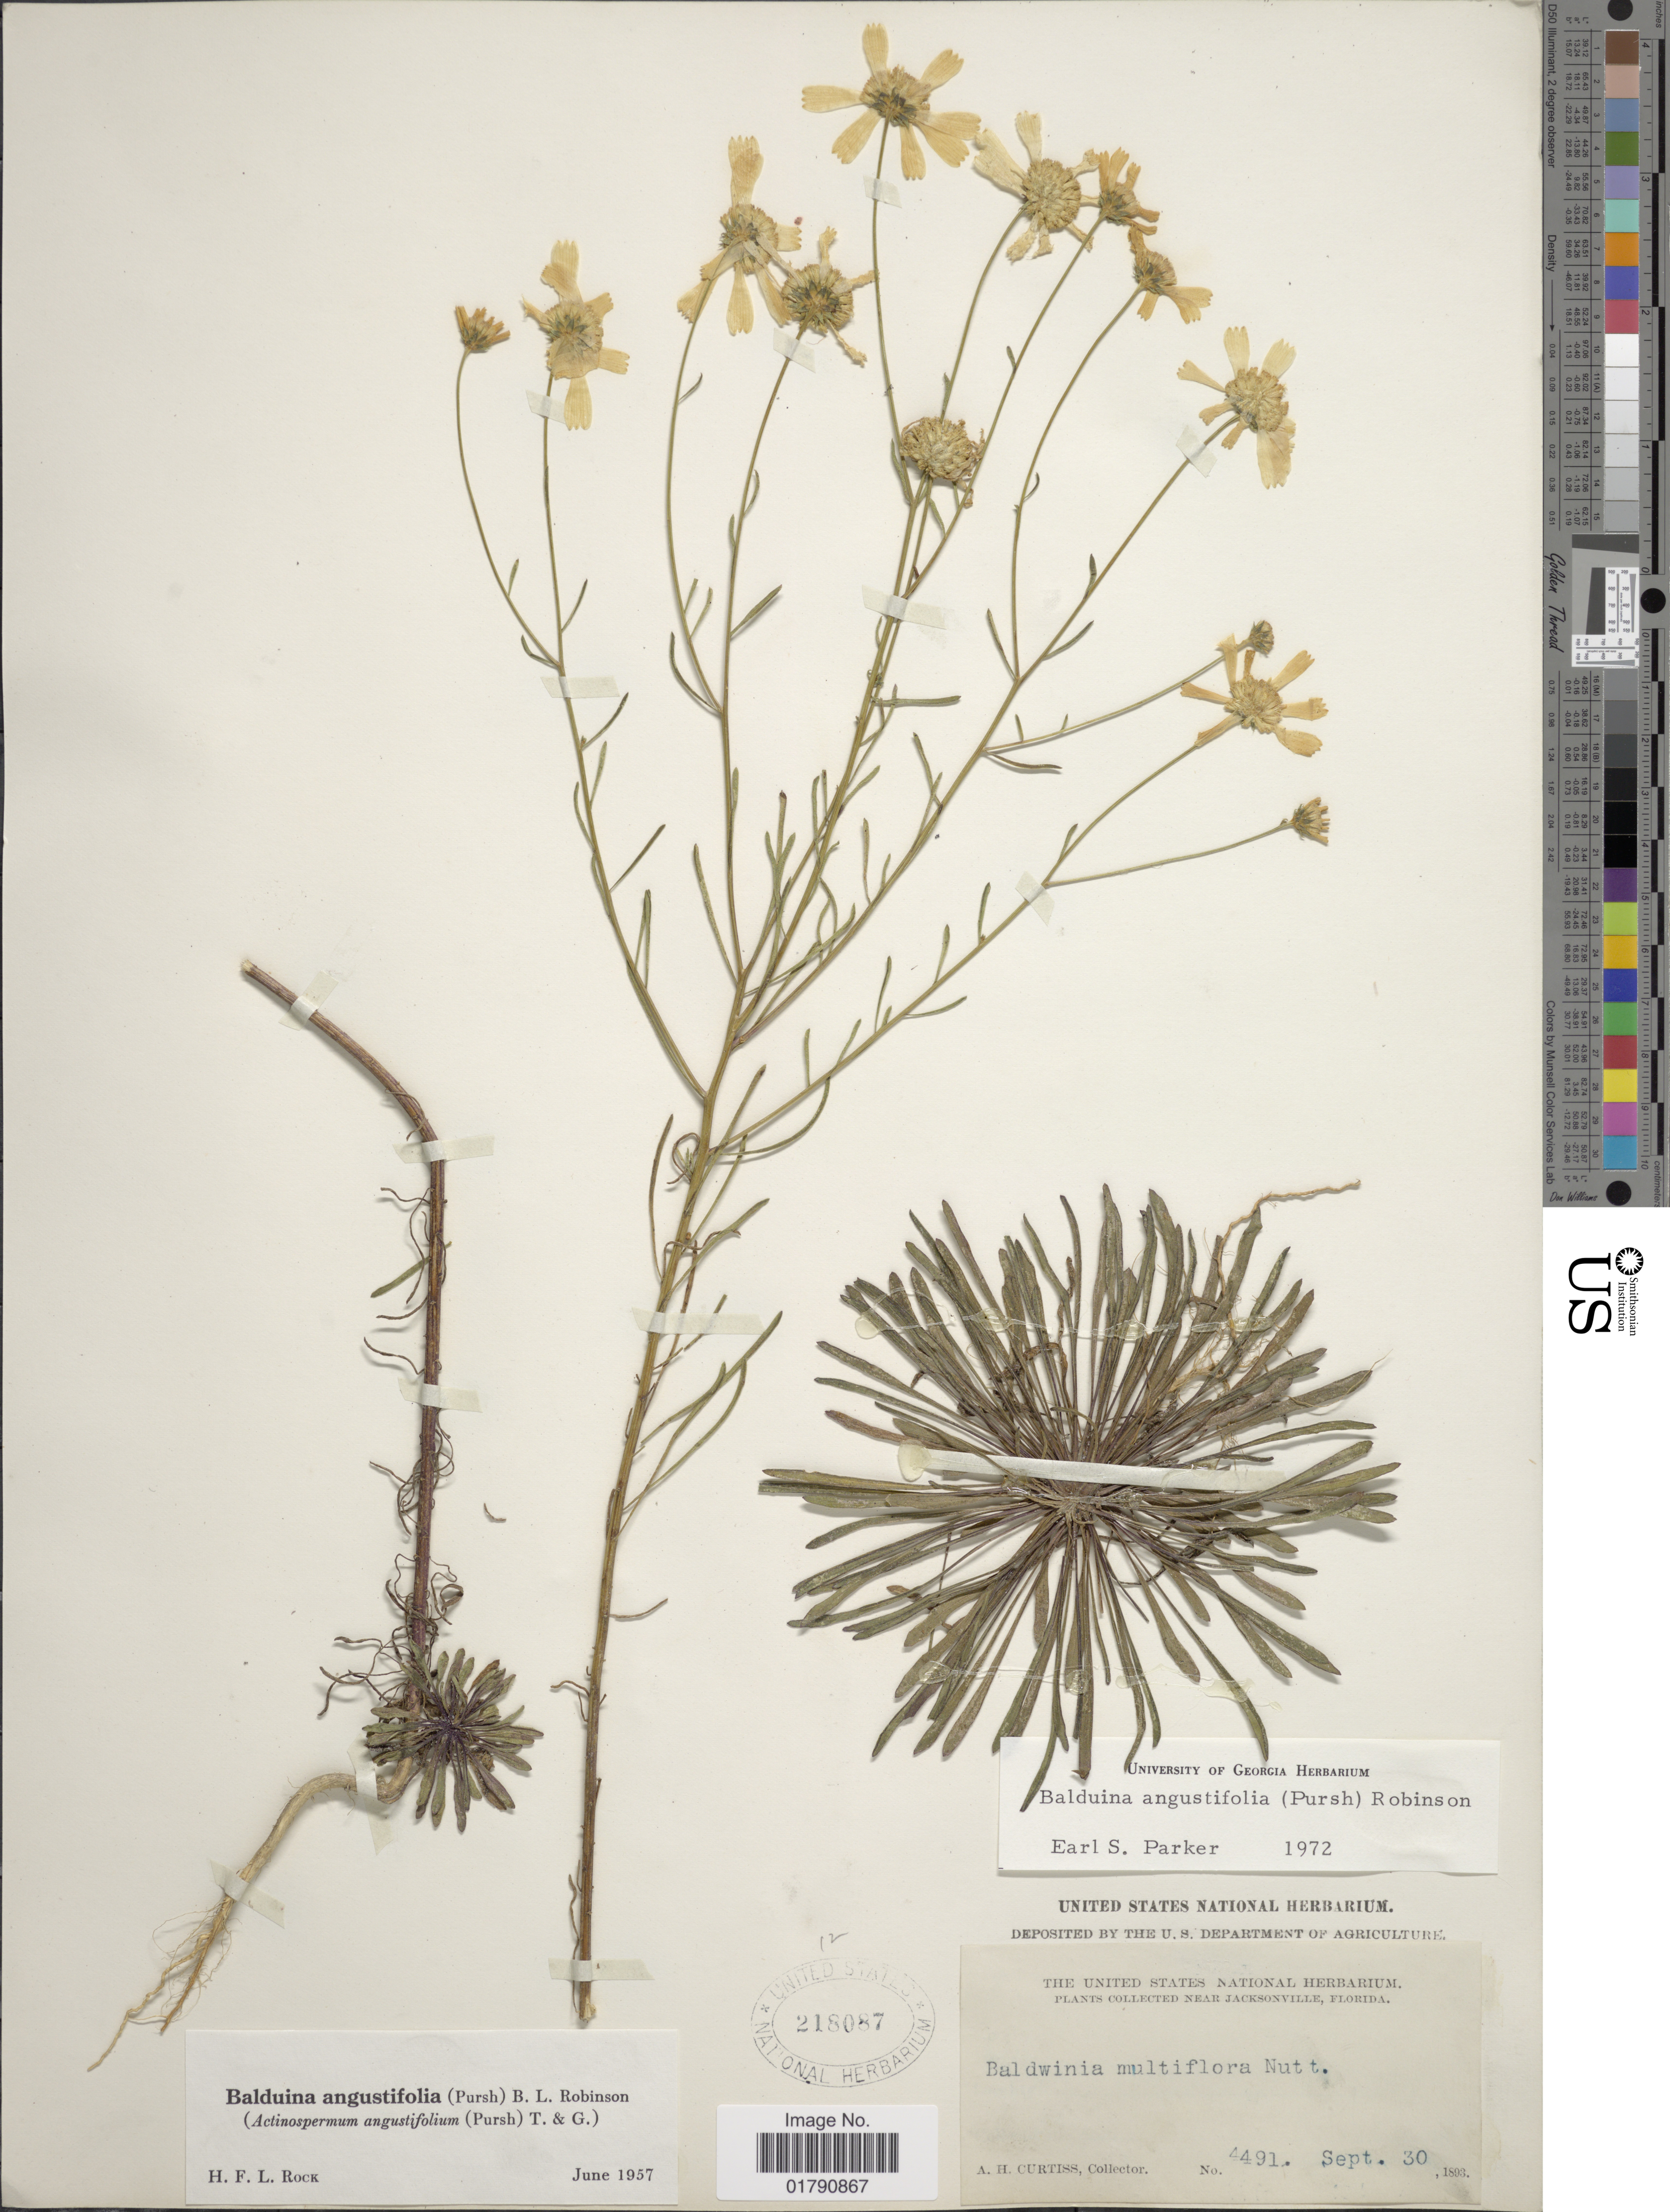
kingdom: Plantae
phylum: Tracheophyta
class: Magnoliopsida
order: Asterales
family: Asteraceae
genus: Balduina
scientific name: Balduina angustifolia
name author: (Pursh) B.L. Rob.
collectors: A. H. Curtiss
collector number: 4491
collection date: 1893-09-30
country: United States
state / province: Florida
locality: Near Jacksonville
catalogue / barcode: US 218087